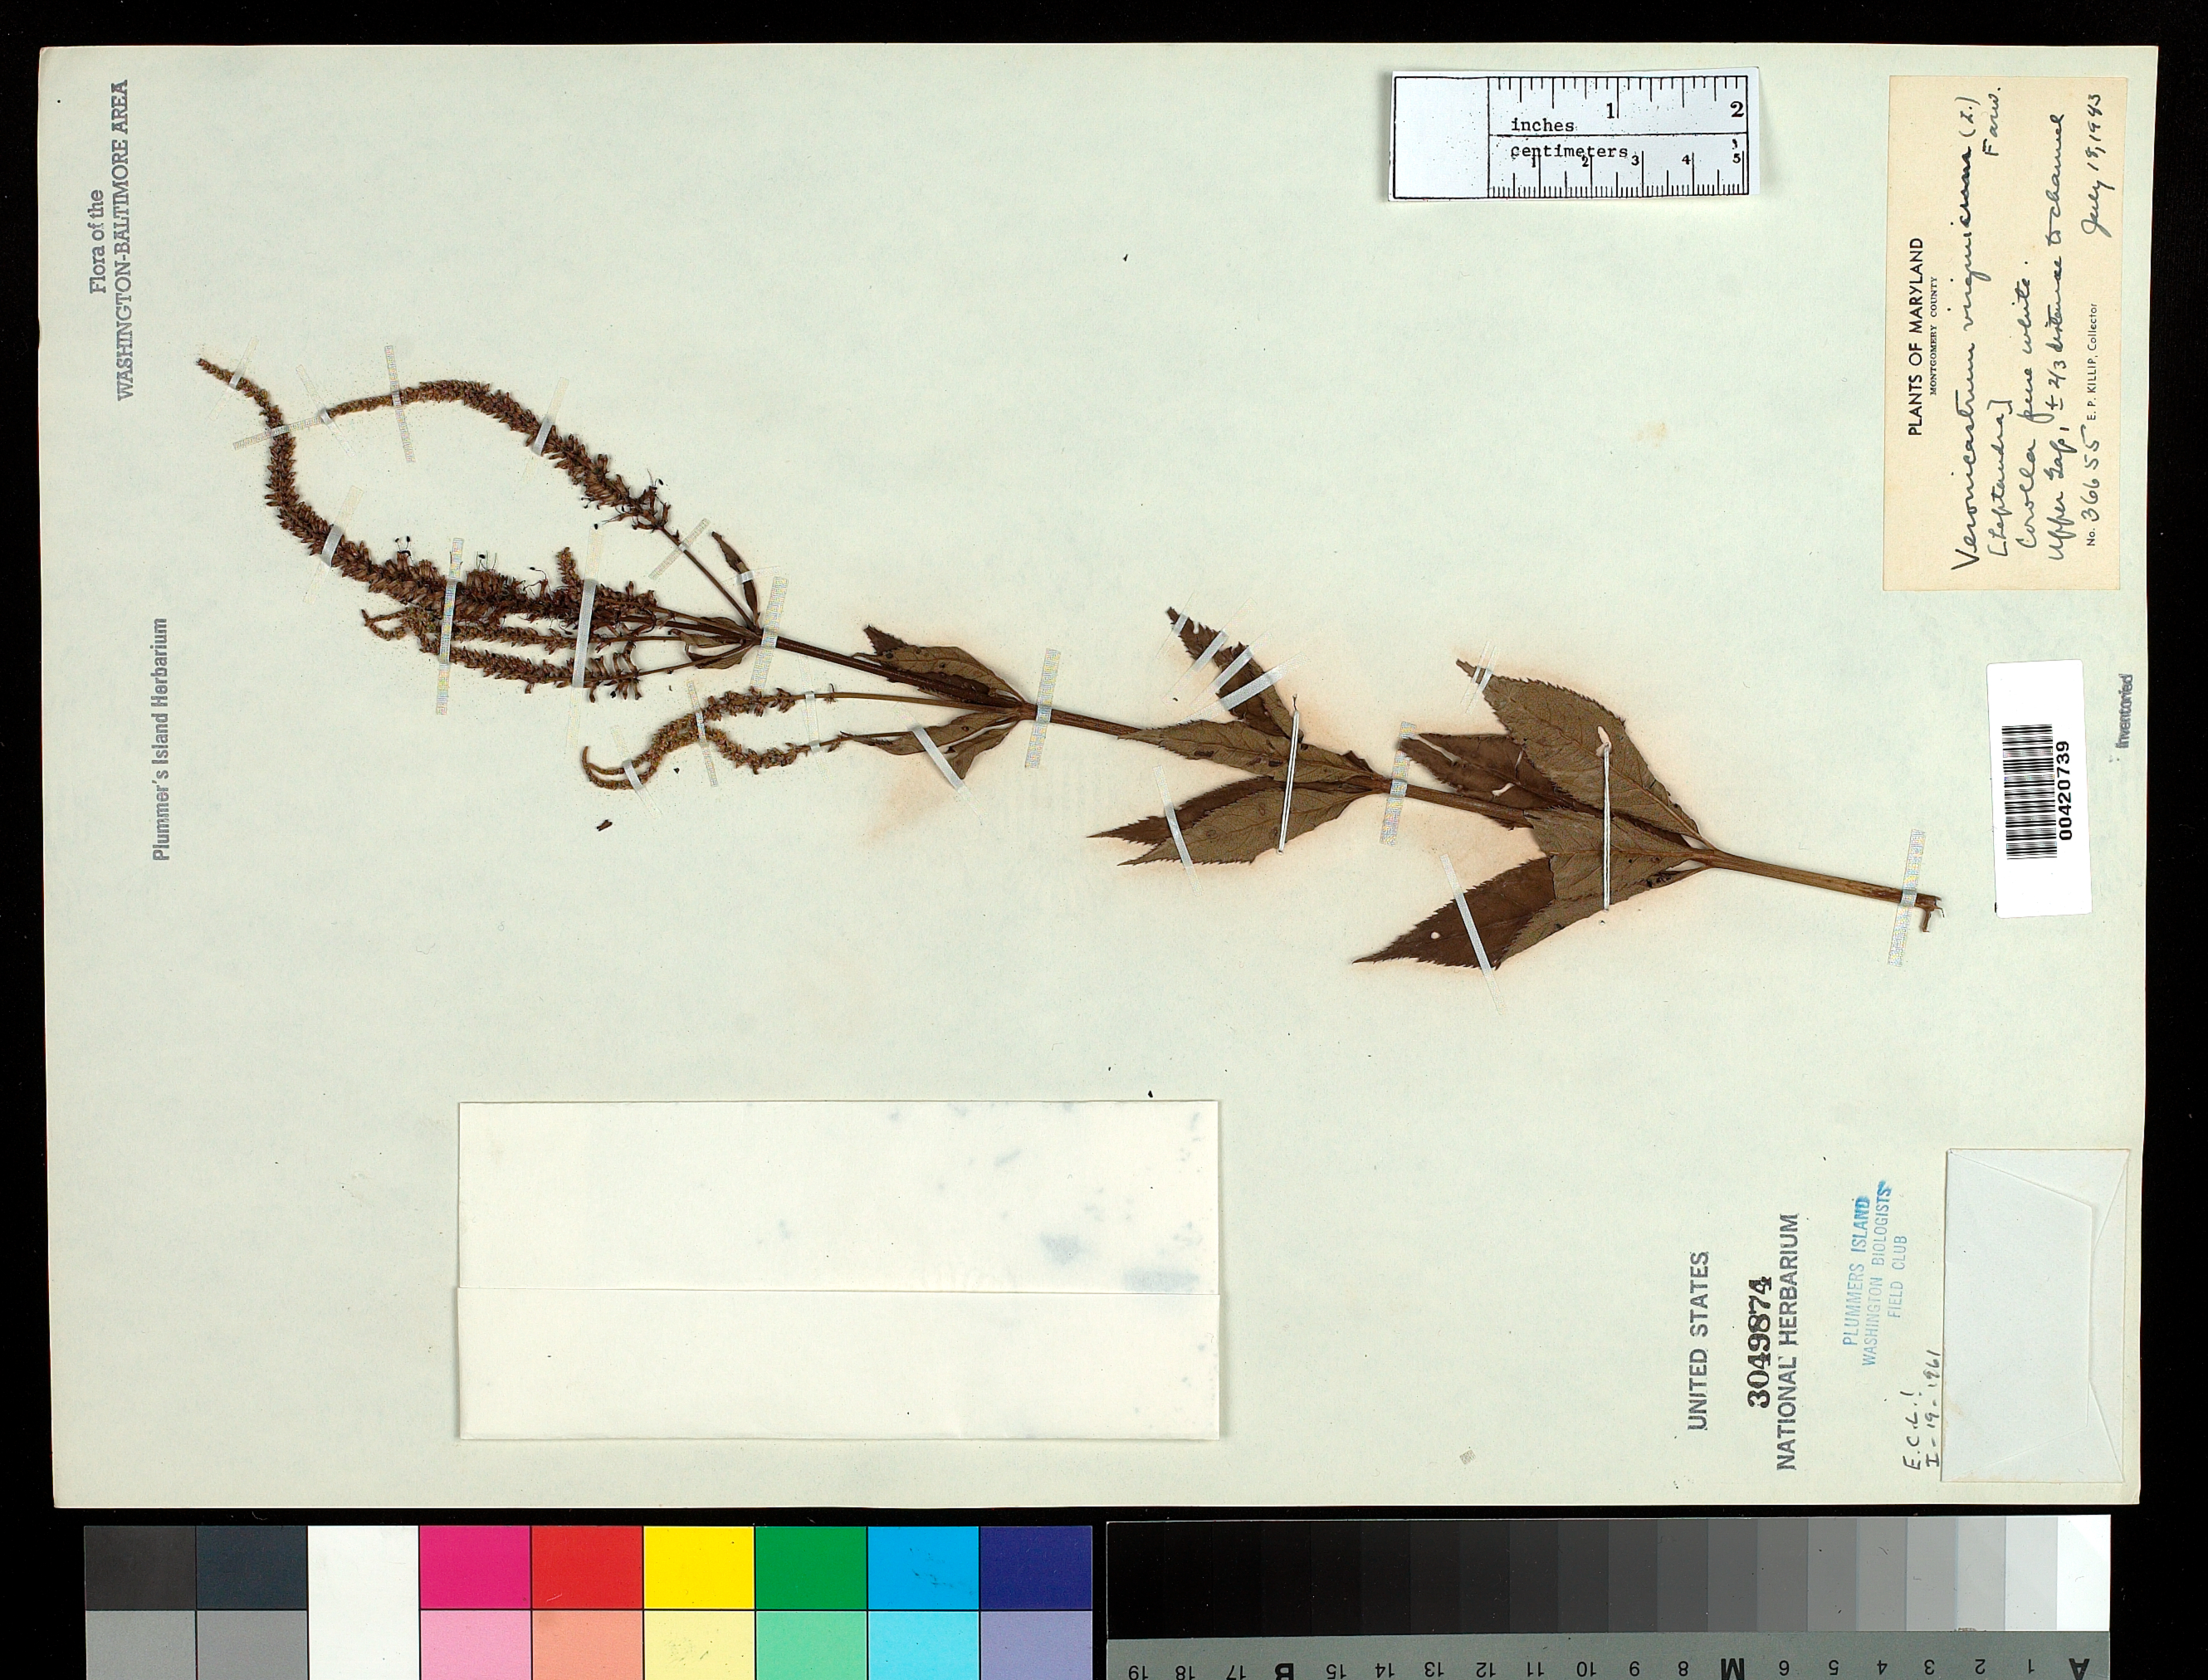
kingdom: Plantae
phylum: Tracheophyta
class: Magnoliopsida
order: Lamiales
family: Plantaginaceae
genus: Veronicastrum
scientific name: Veronicastrum virginicum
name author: (L.) Farw.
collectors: E. P. Killip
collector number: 36655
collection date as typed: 18 Jul 1943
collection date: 1943-07-18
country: United States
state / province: Maryland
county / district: Montgomery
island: Plummers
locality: Plummer's Island; upper Gap, about 2/3 distance to Channel C. & O. Canal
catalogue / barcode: US 3049874